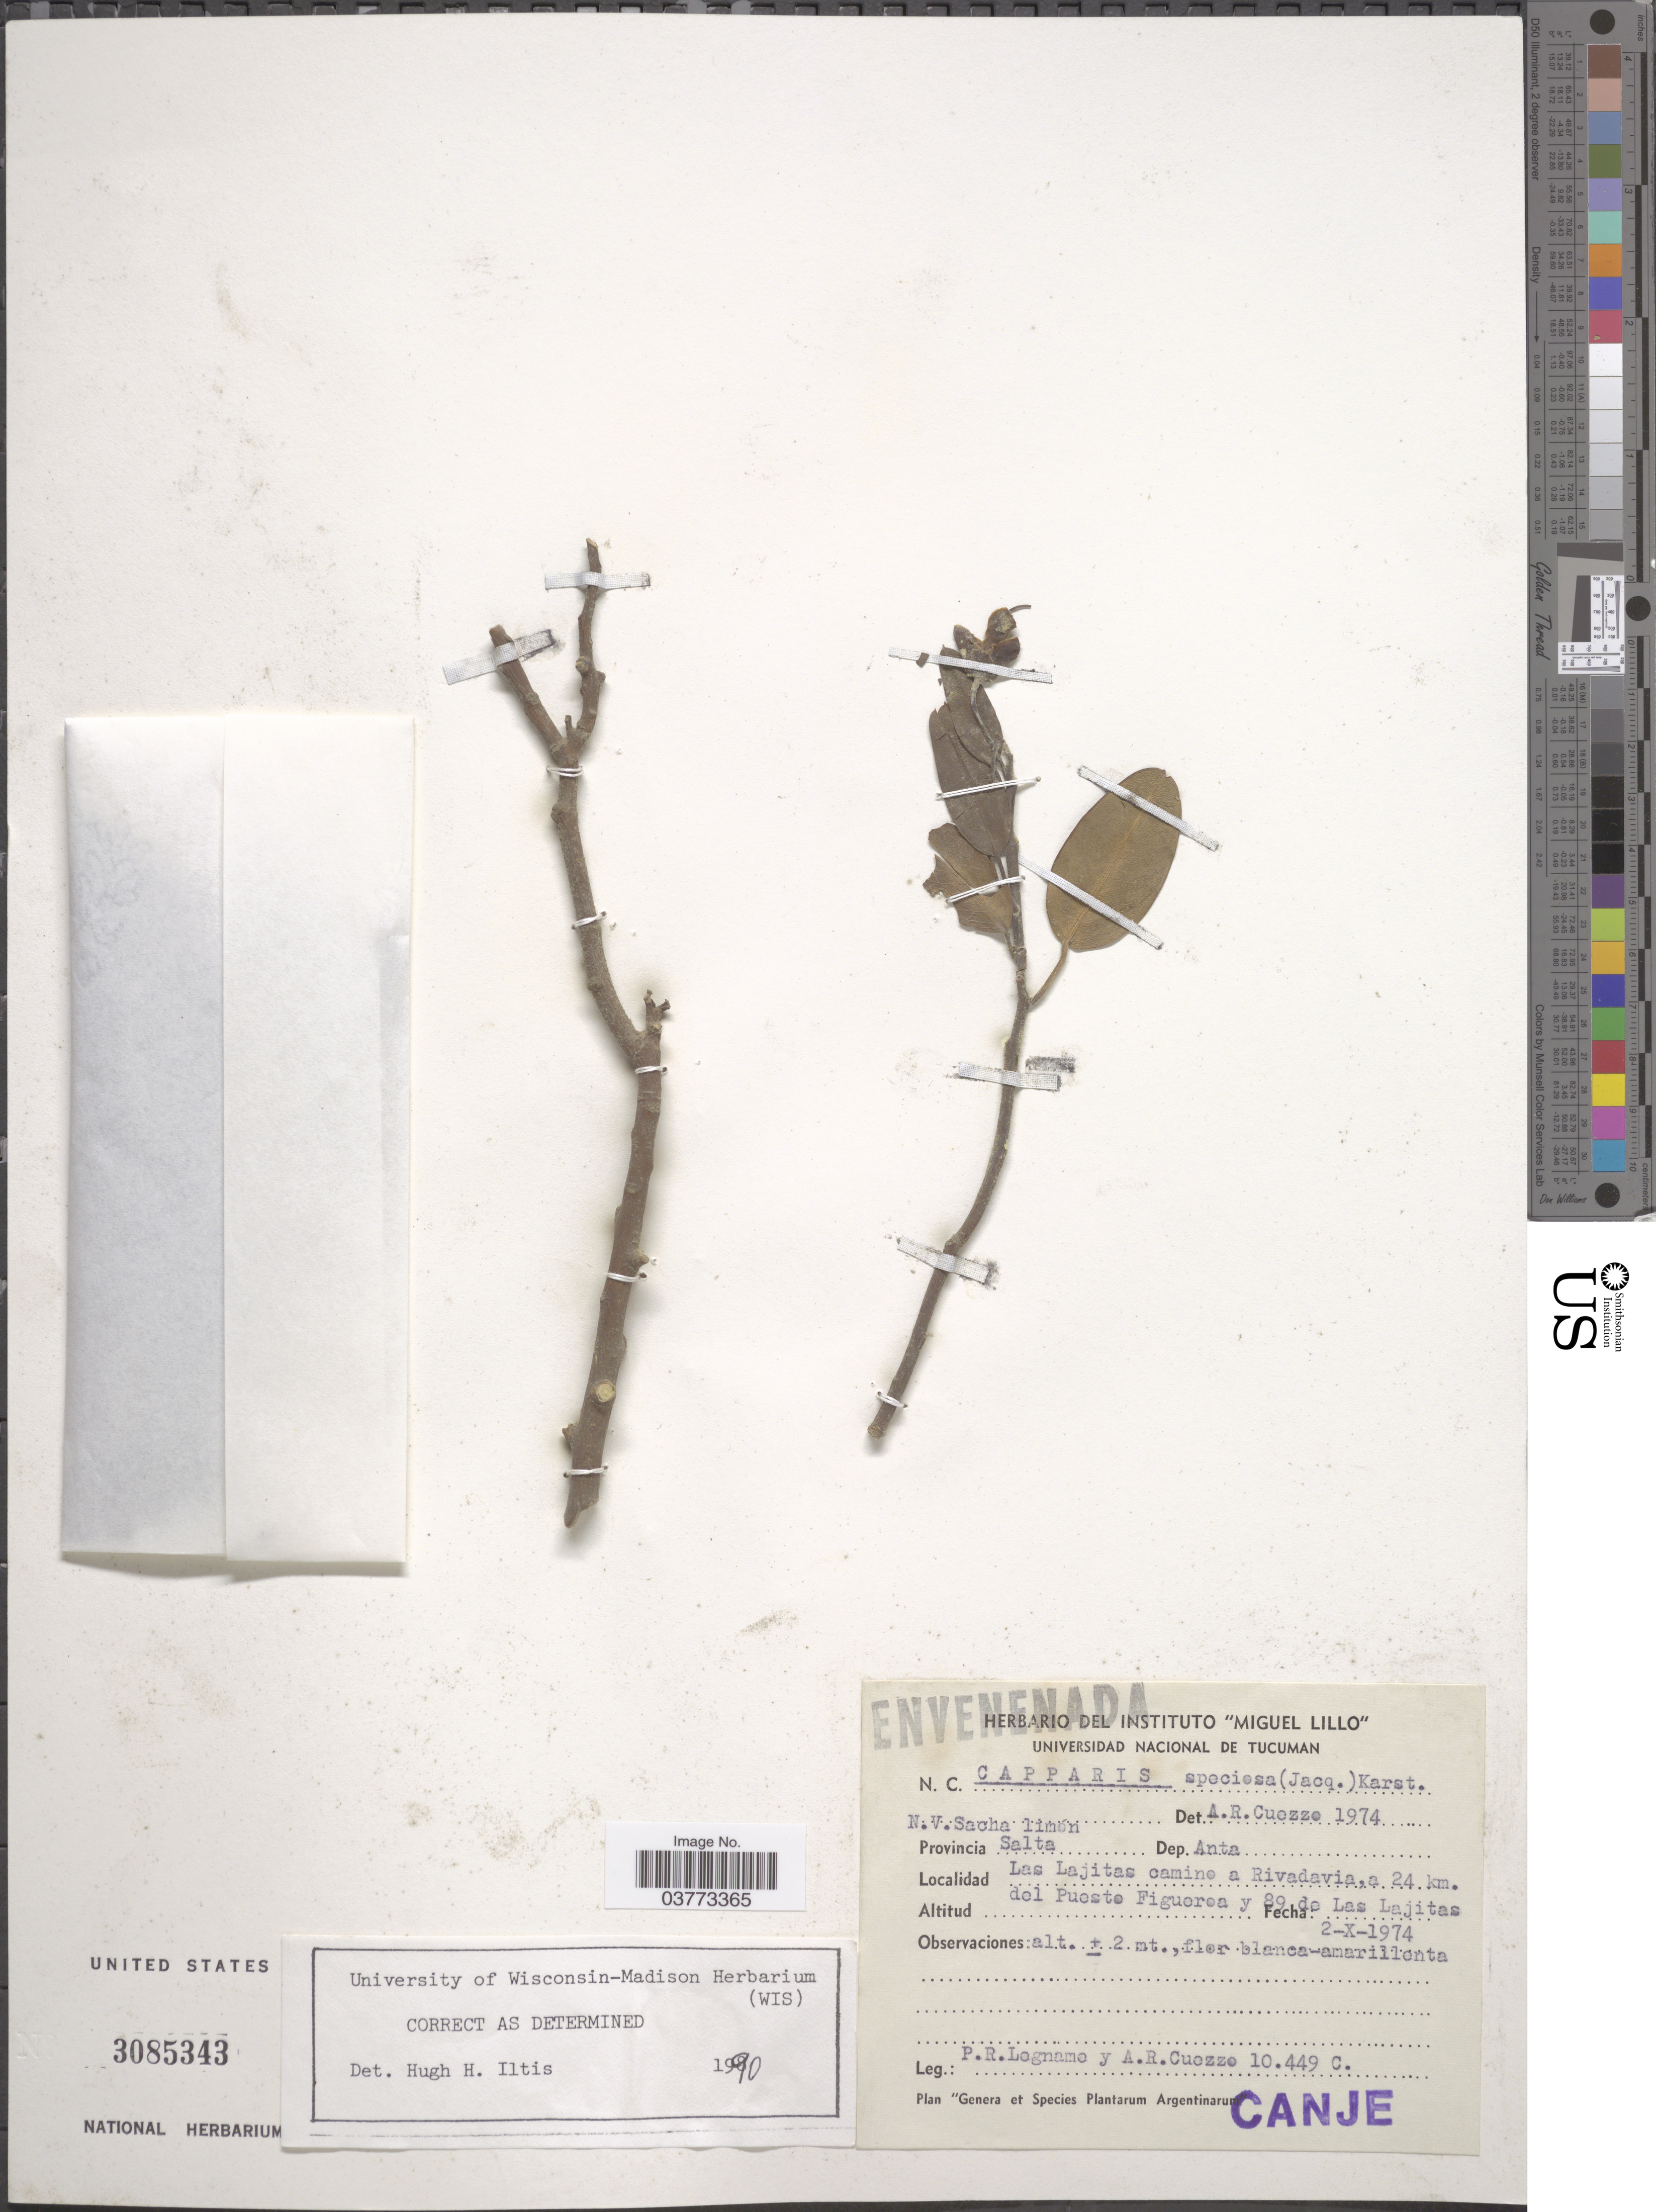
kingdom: Plantae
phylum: Tracheophyta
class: Magnoliopsida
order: Brassicales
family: Capparaceae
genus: Anisocapparis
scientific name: Anisocapparis speciosa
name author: (Griseb.) Cornejo & Iltis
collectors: P. R. Legname & A. Cuezzo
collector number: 10449 C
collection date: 1974-10-02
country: Argentina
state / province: Salta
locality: Dep. Anta. Las Lajitas camino a Rivadavia, a 24 km. del Puesto Figueren y 89 de Las Lajitas.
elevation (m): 2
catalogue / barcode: US 3085343